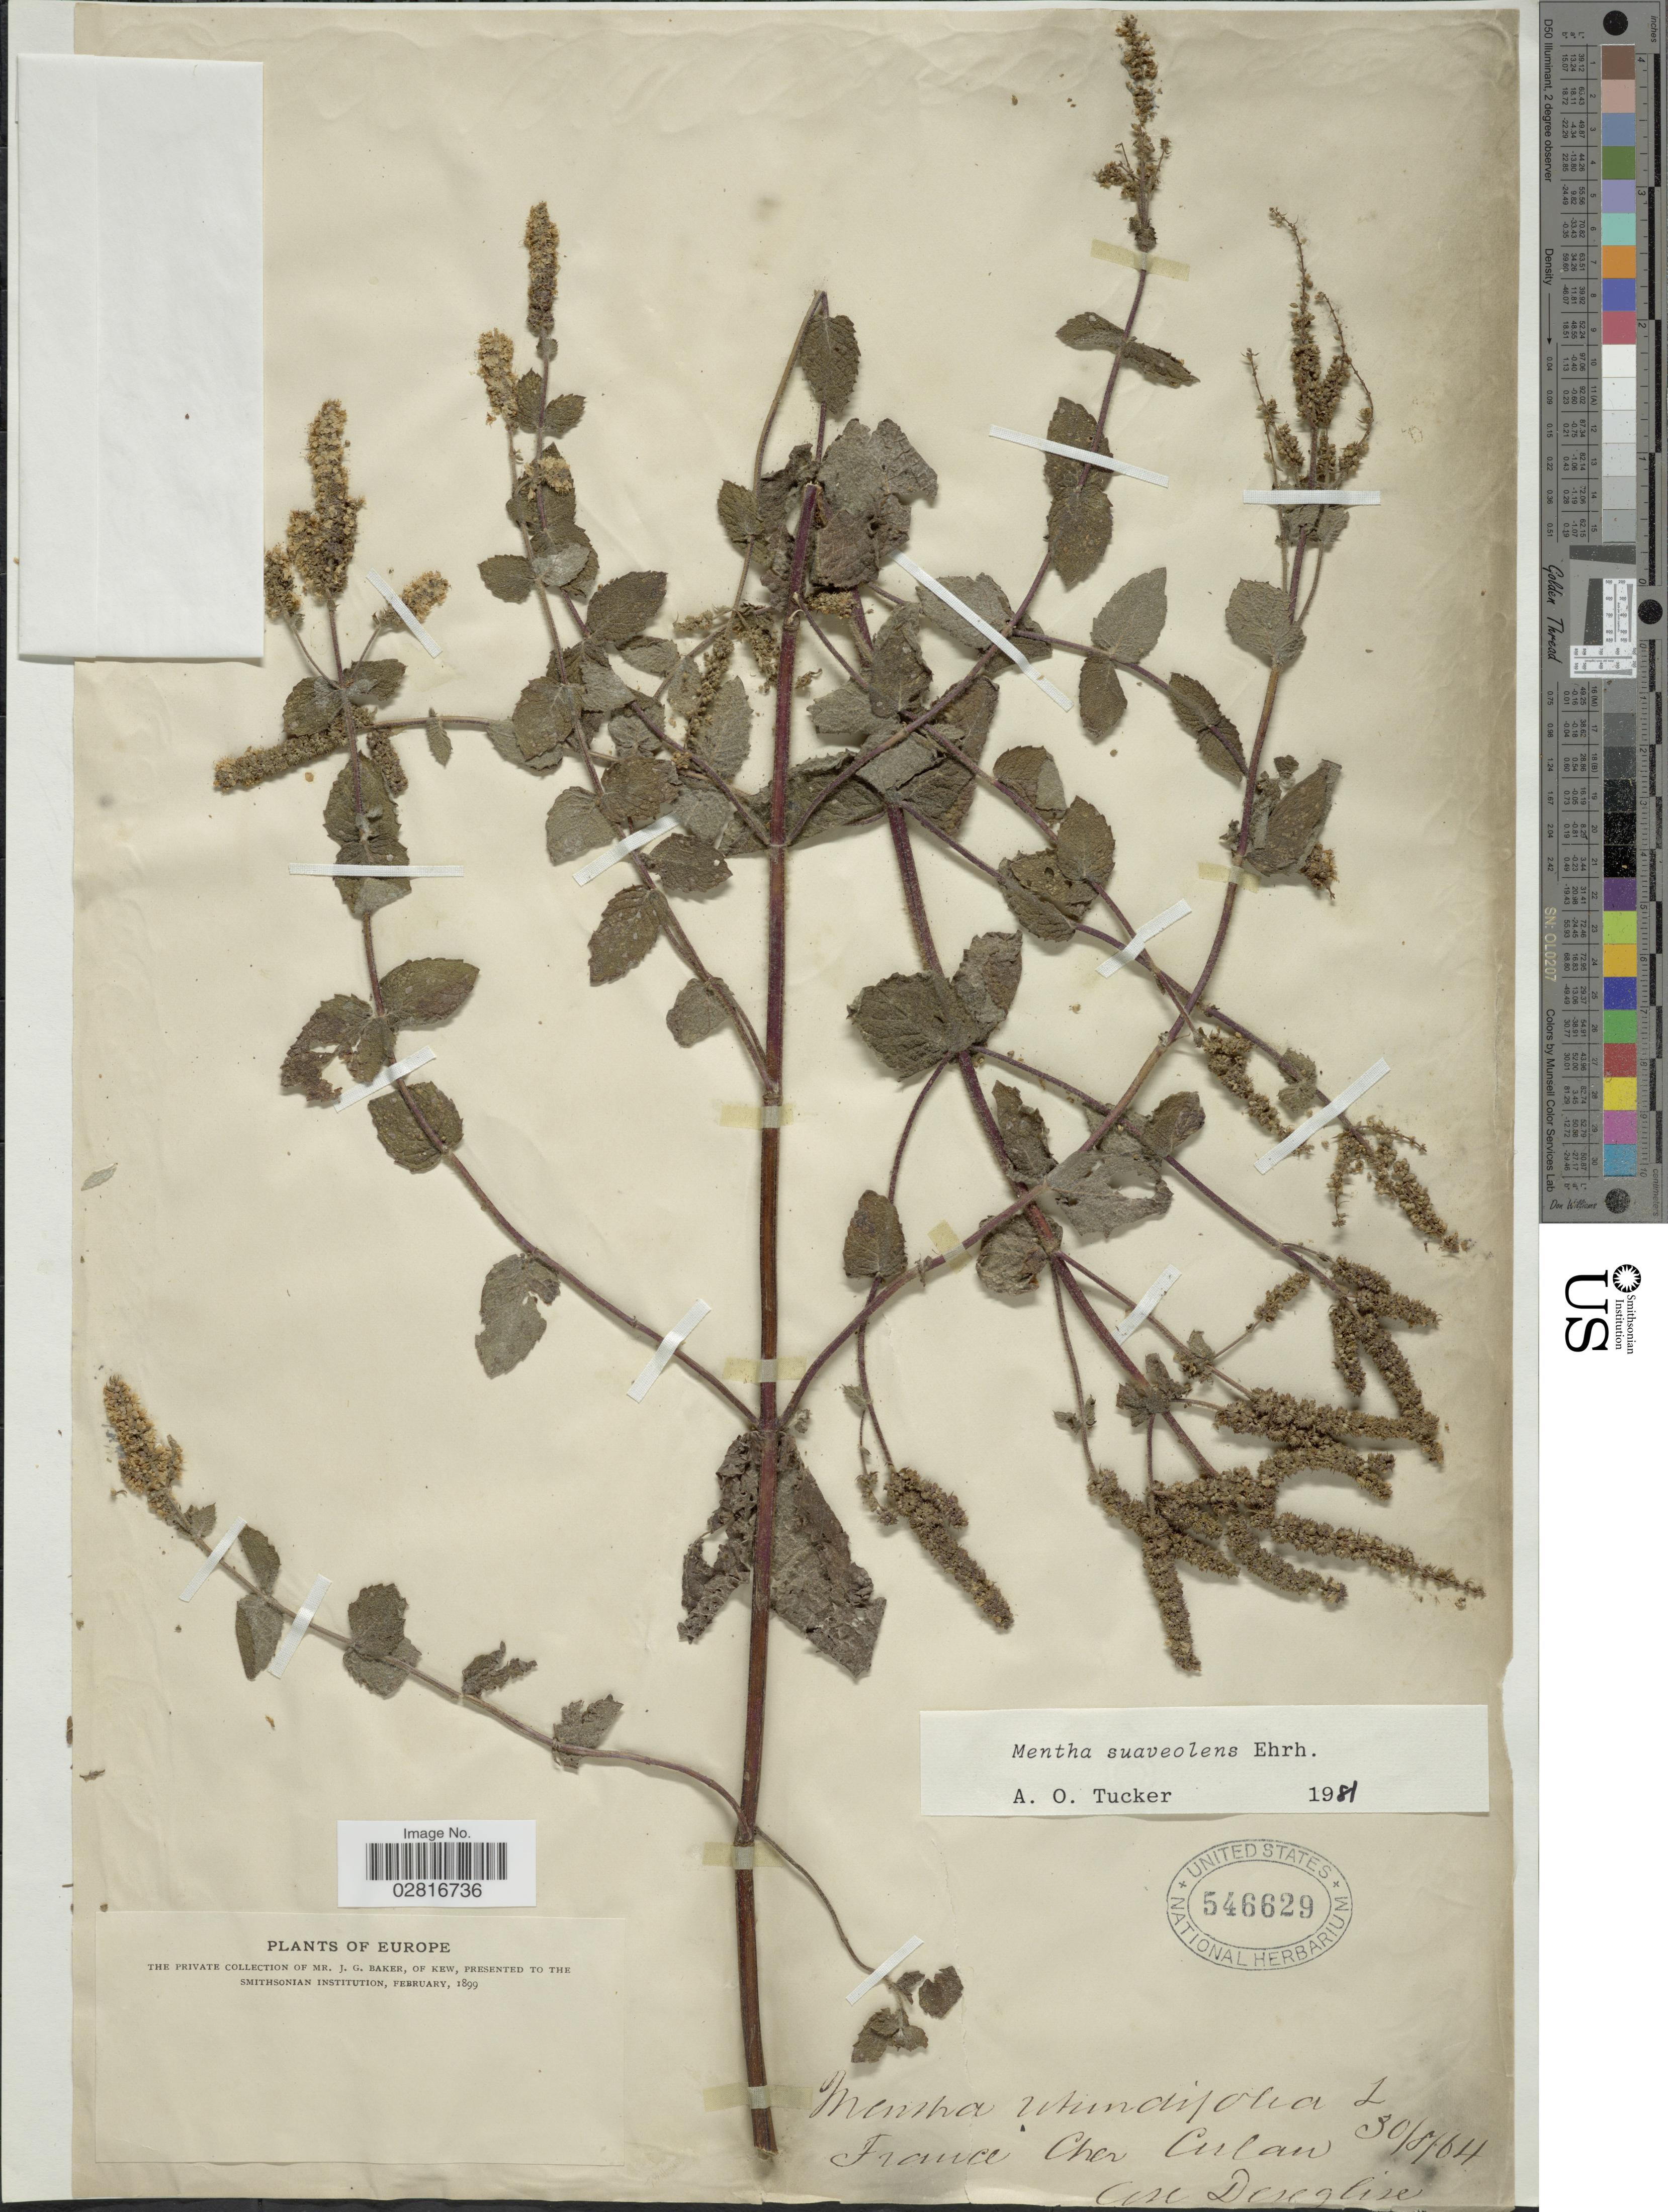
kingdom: Plantae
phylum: Tracheophyta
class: Magnoliopsida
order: Lamiales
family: Lamiaceae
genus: Mentha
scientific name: Mentha suaveolens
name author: Ehrh.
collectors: A. Deseglise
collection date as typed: Transcribed d/m/y: 30/8/64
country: France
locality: Cher Culan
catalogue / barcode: US 546629